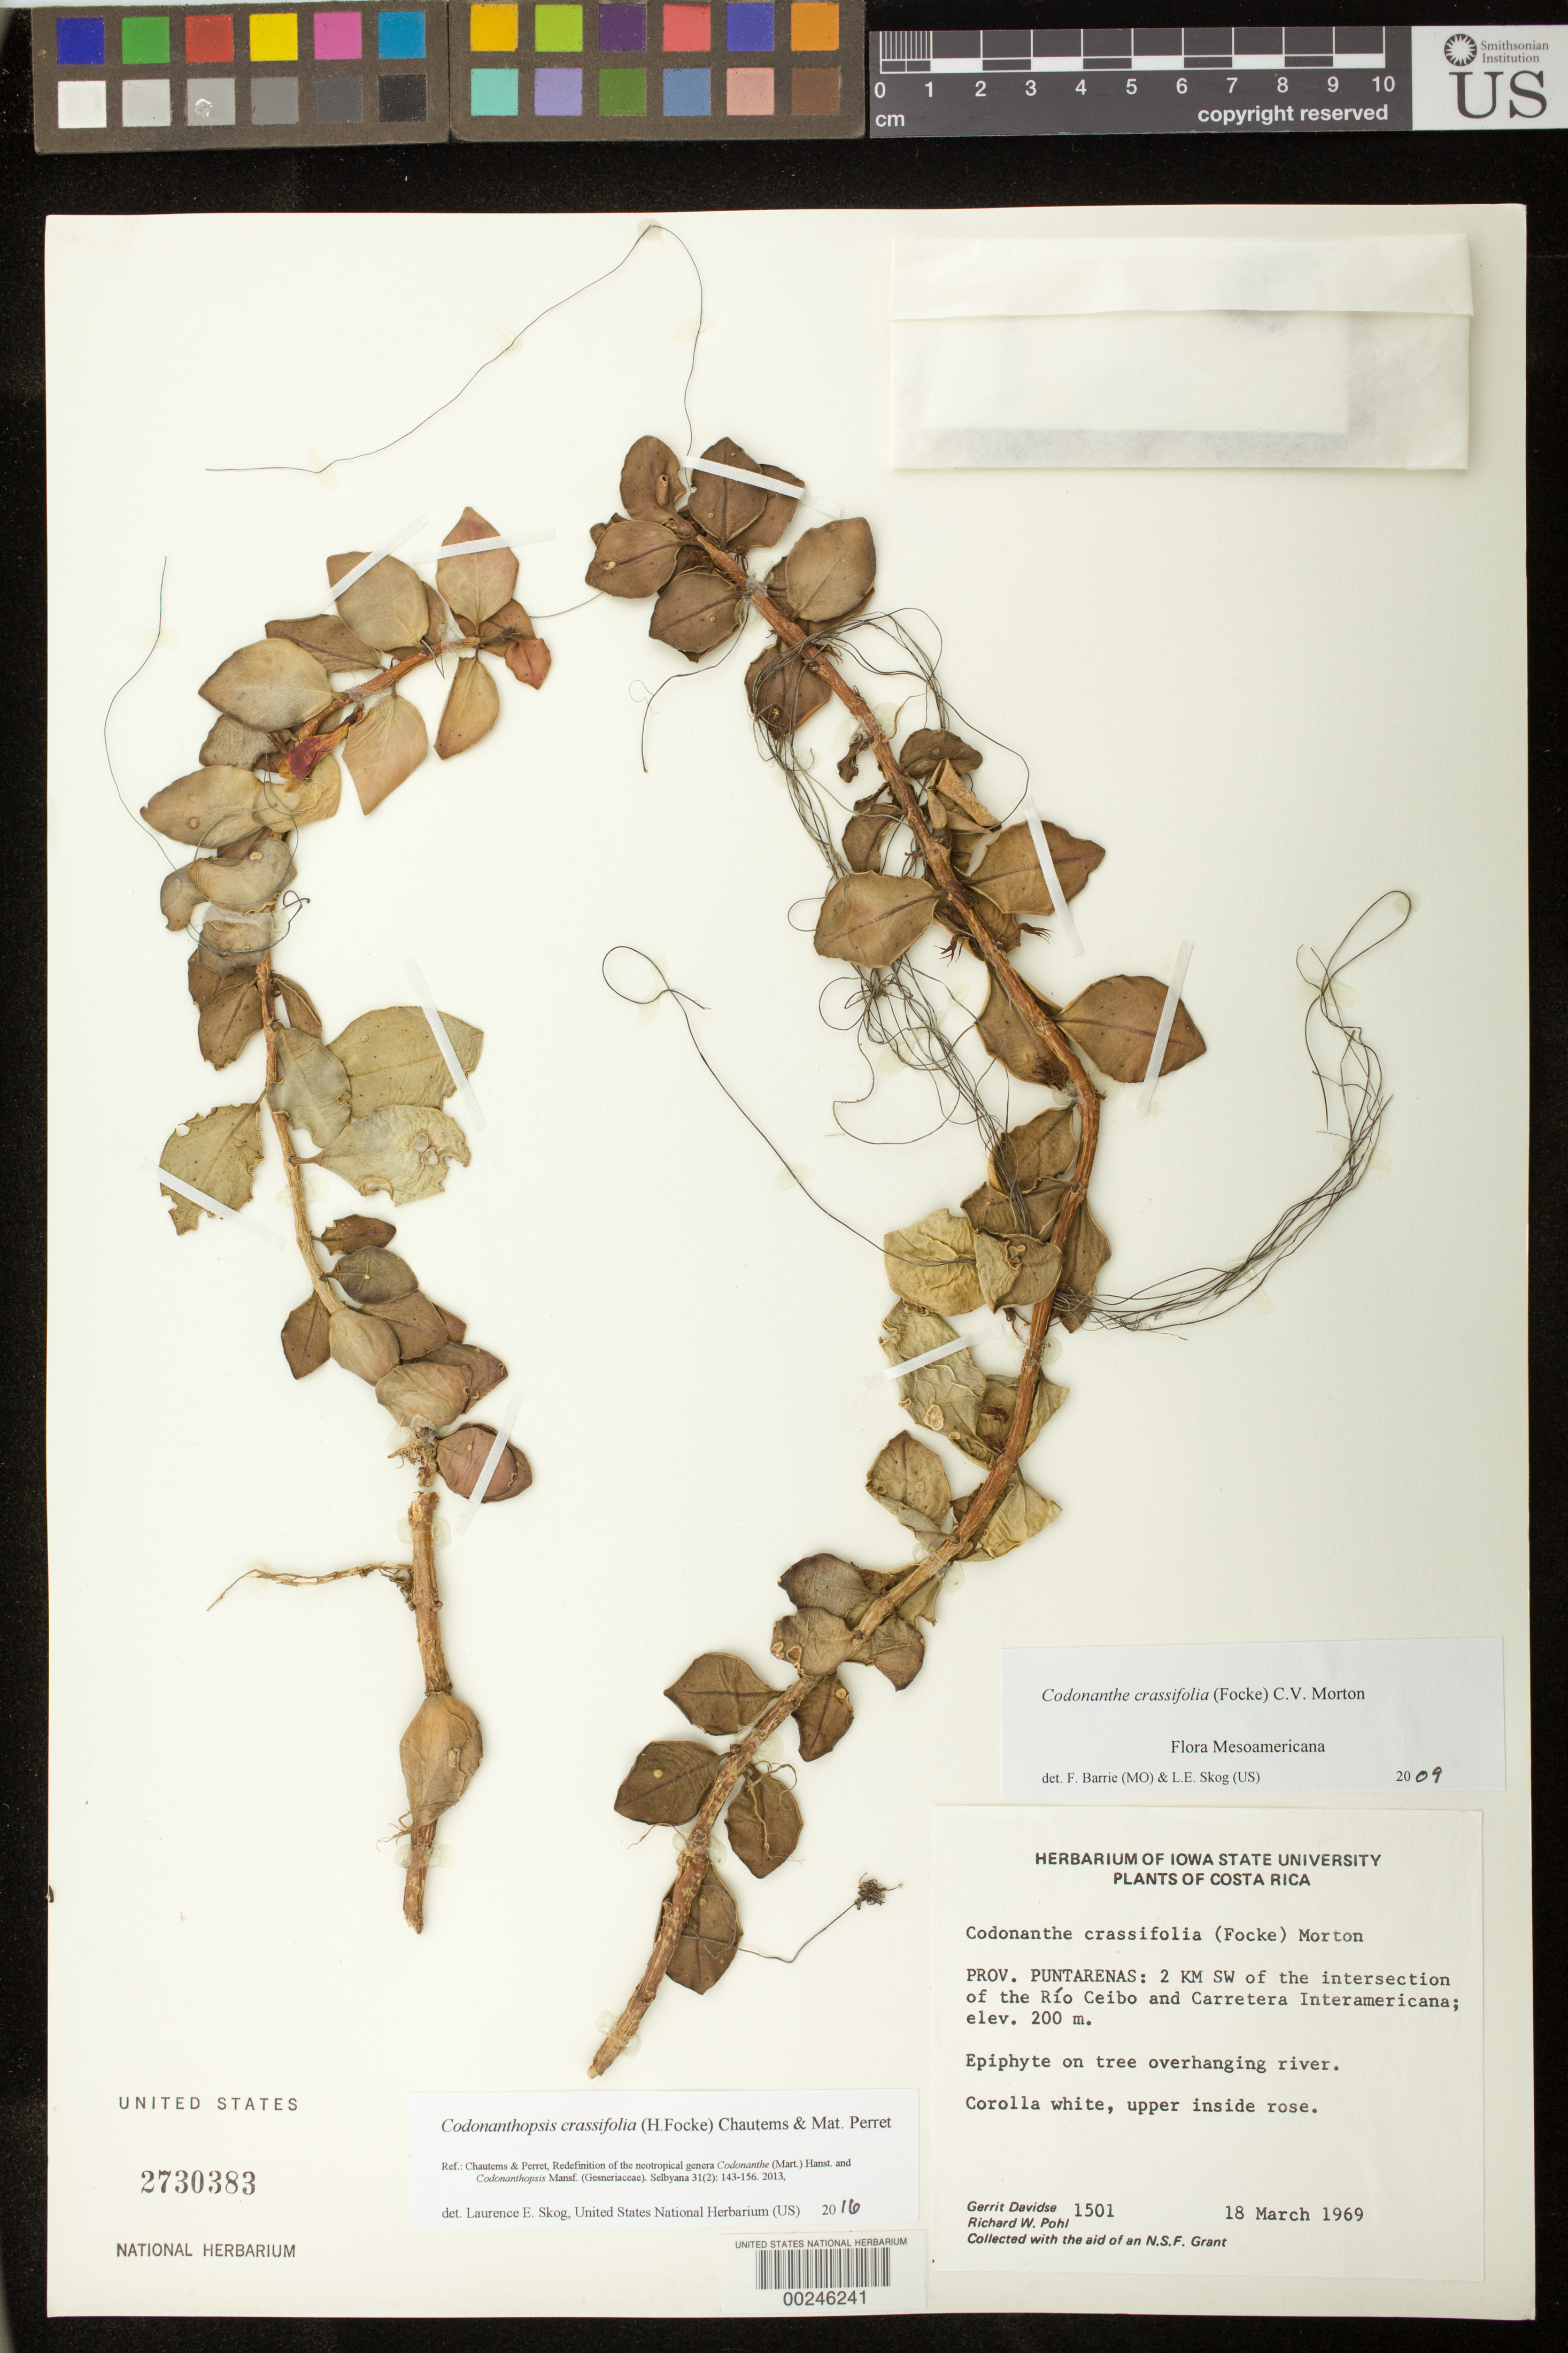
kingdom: Plantae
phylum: Tracheophyta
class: Magnoliopsida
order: Lamiales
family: Gesneriaceae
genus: Codonanthopsis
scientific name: Codonanthopsis crassifolia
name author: (H. Focke) Chautems & Mat.Perret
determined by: Skog, Laurence E.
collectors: G. Davidse & R. W. Pohl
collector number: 1501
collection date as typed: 18 Mar 1969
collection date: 1969-03-18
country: Costa Rica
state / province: Puntarenas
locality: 2 km SW of the intersection of the Rio Ceibo and Carretera Interamericana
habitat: Epiphyte on tree overhanging river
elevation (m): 200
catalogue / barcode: US 2730383